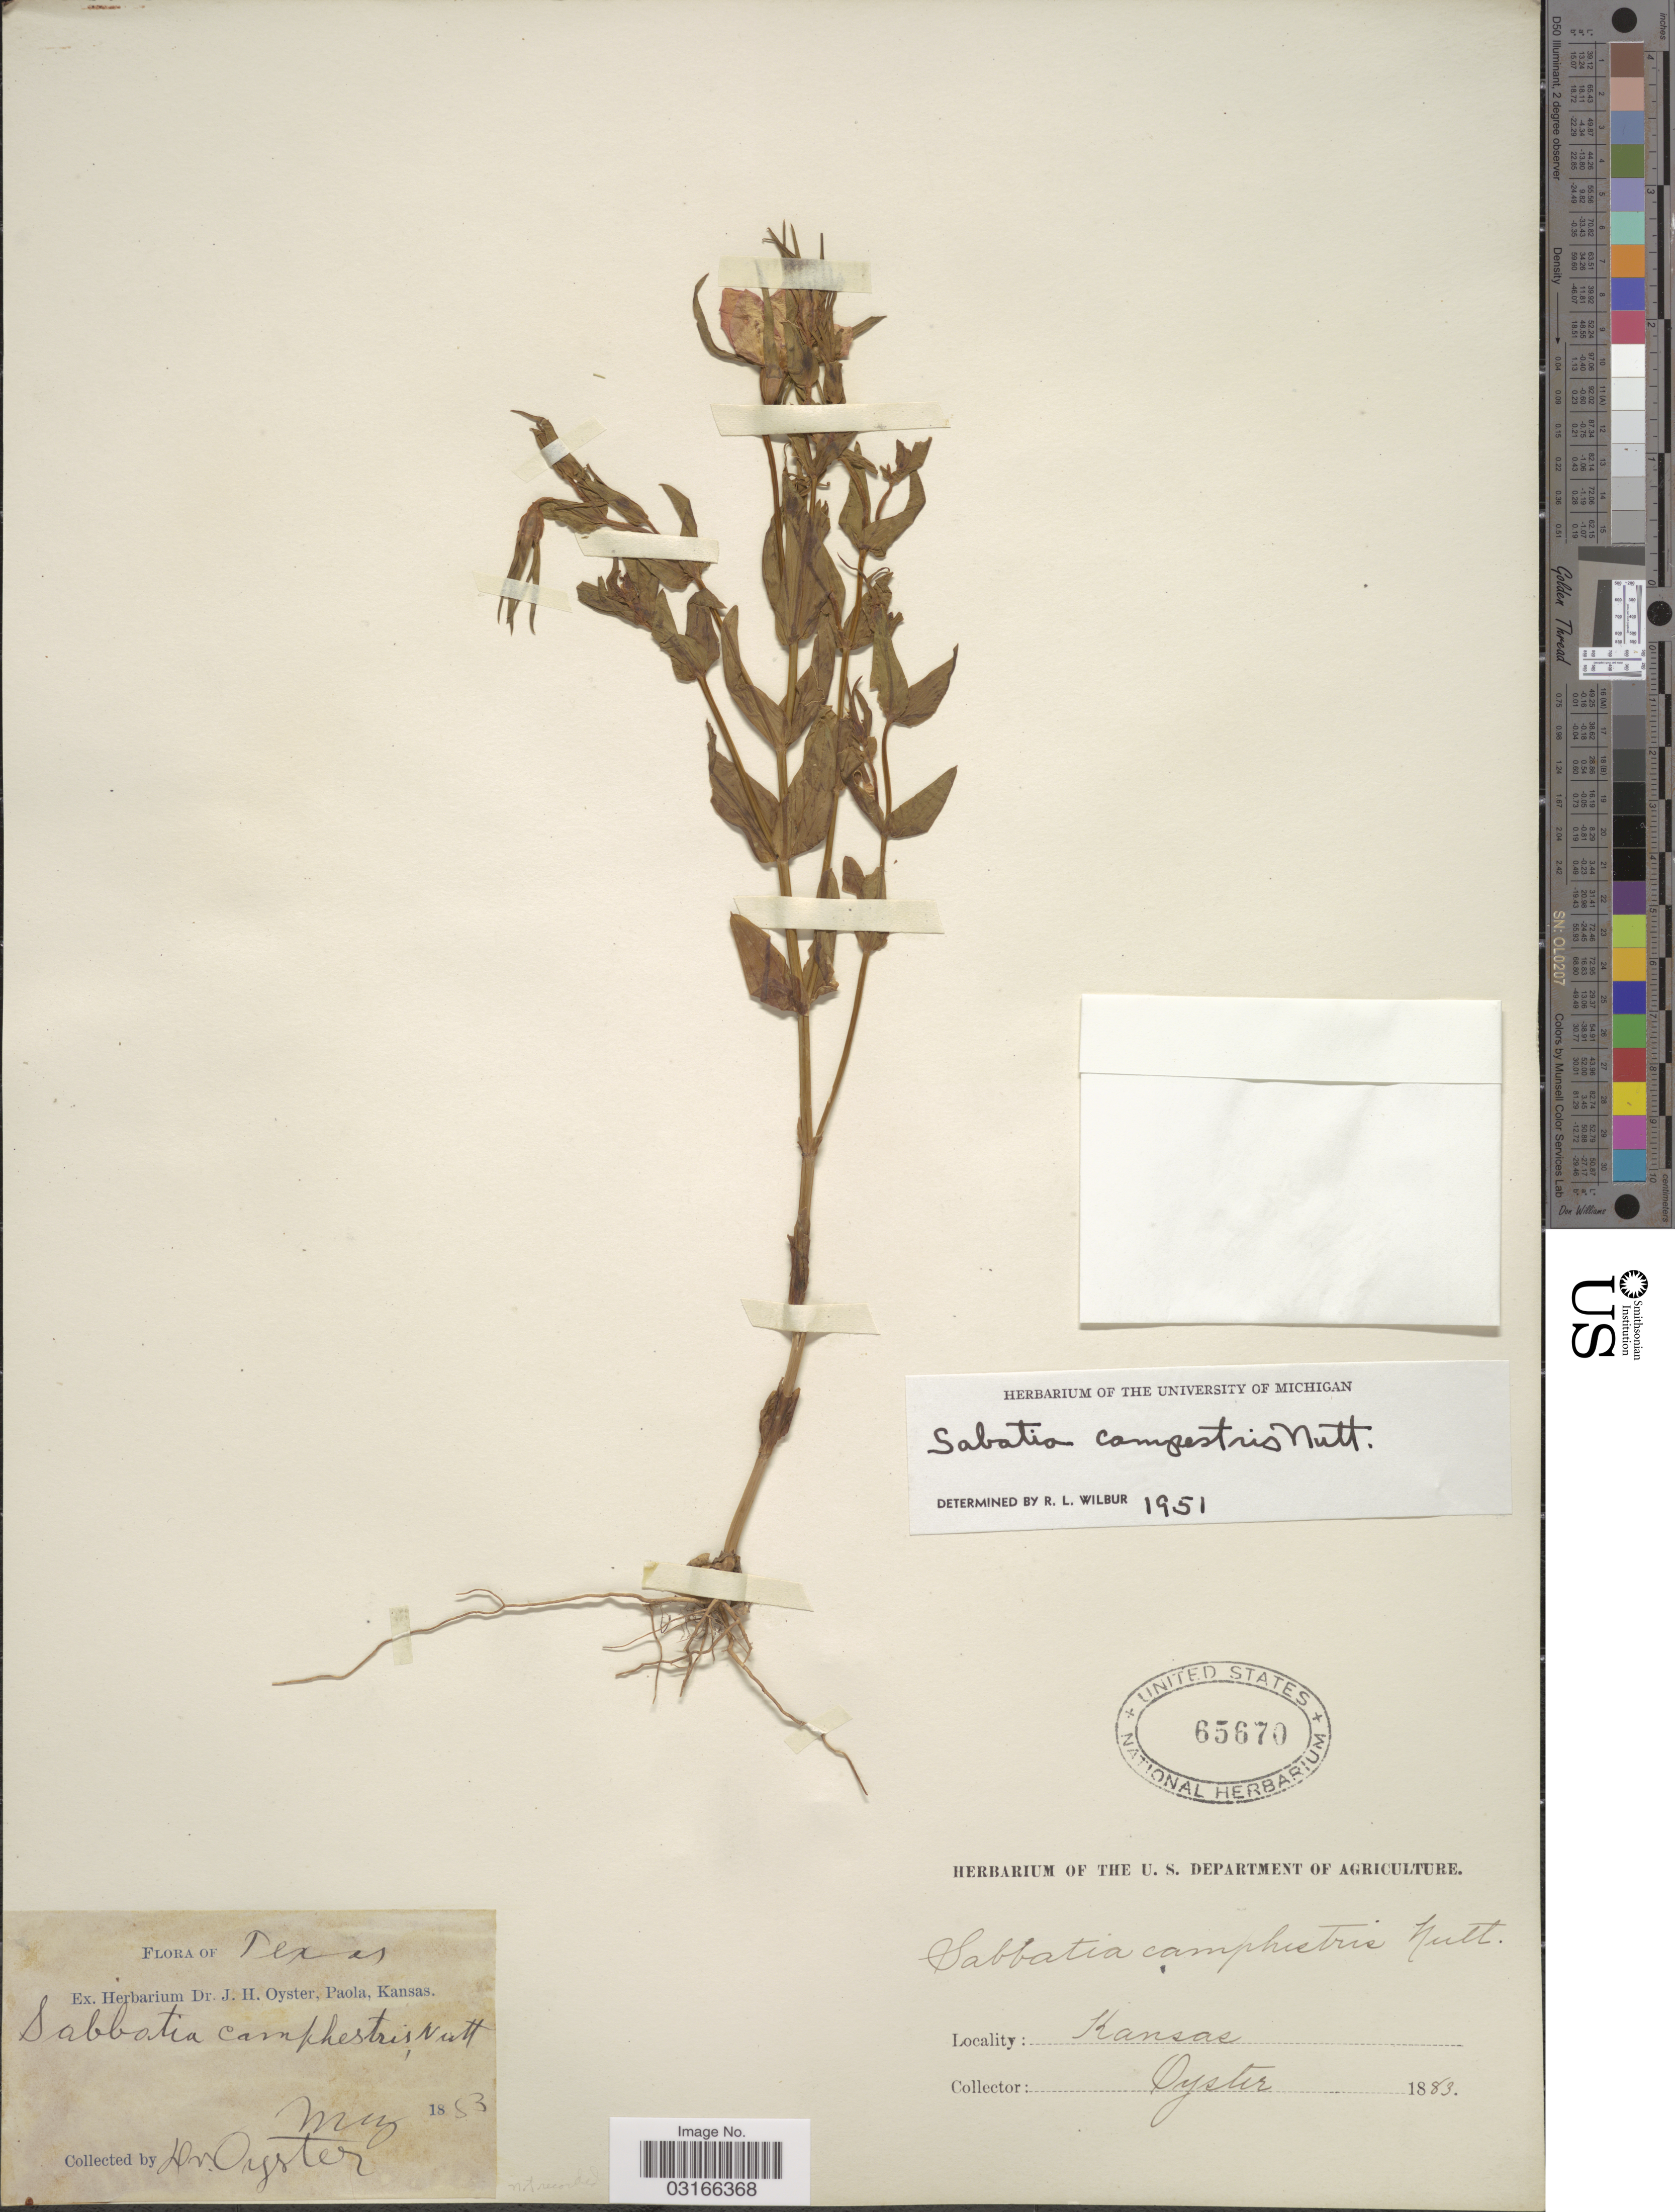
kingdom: Plantae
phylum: Tracheophyta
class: Magnoliopsida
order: Gentianales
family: Gentianaceae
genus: Sabatia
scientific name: Sabatia campestris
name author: Nutt.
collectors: J. H. Oyster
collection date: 1883-05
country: United States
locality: Texas. Kansas.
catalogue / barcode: US 65670